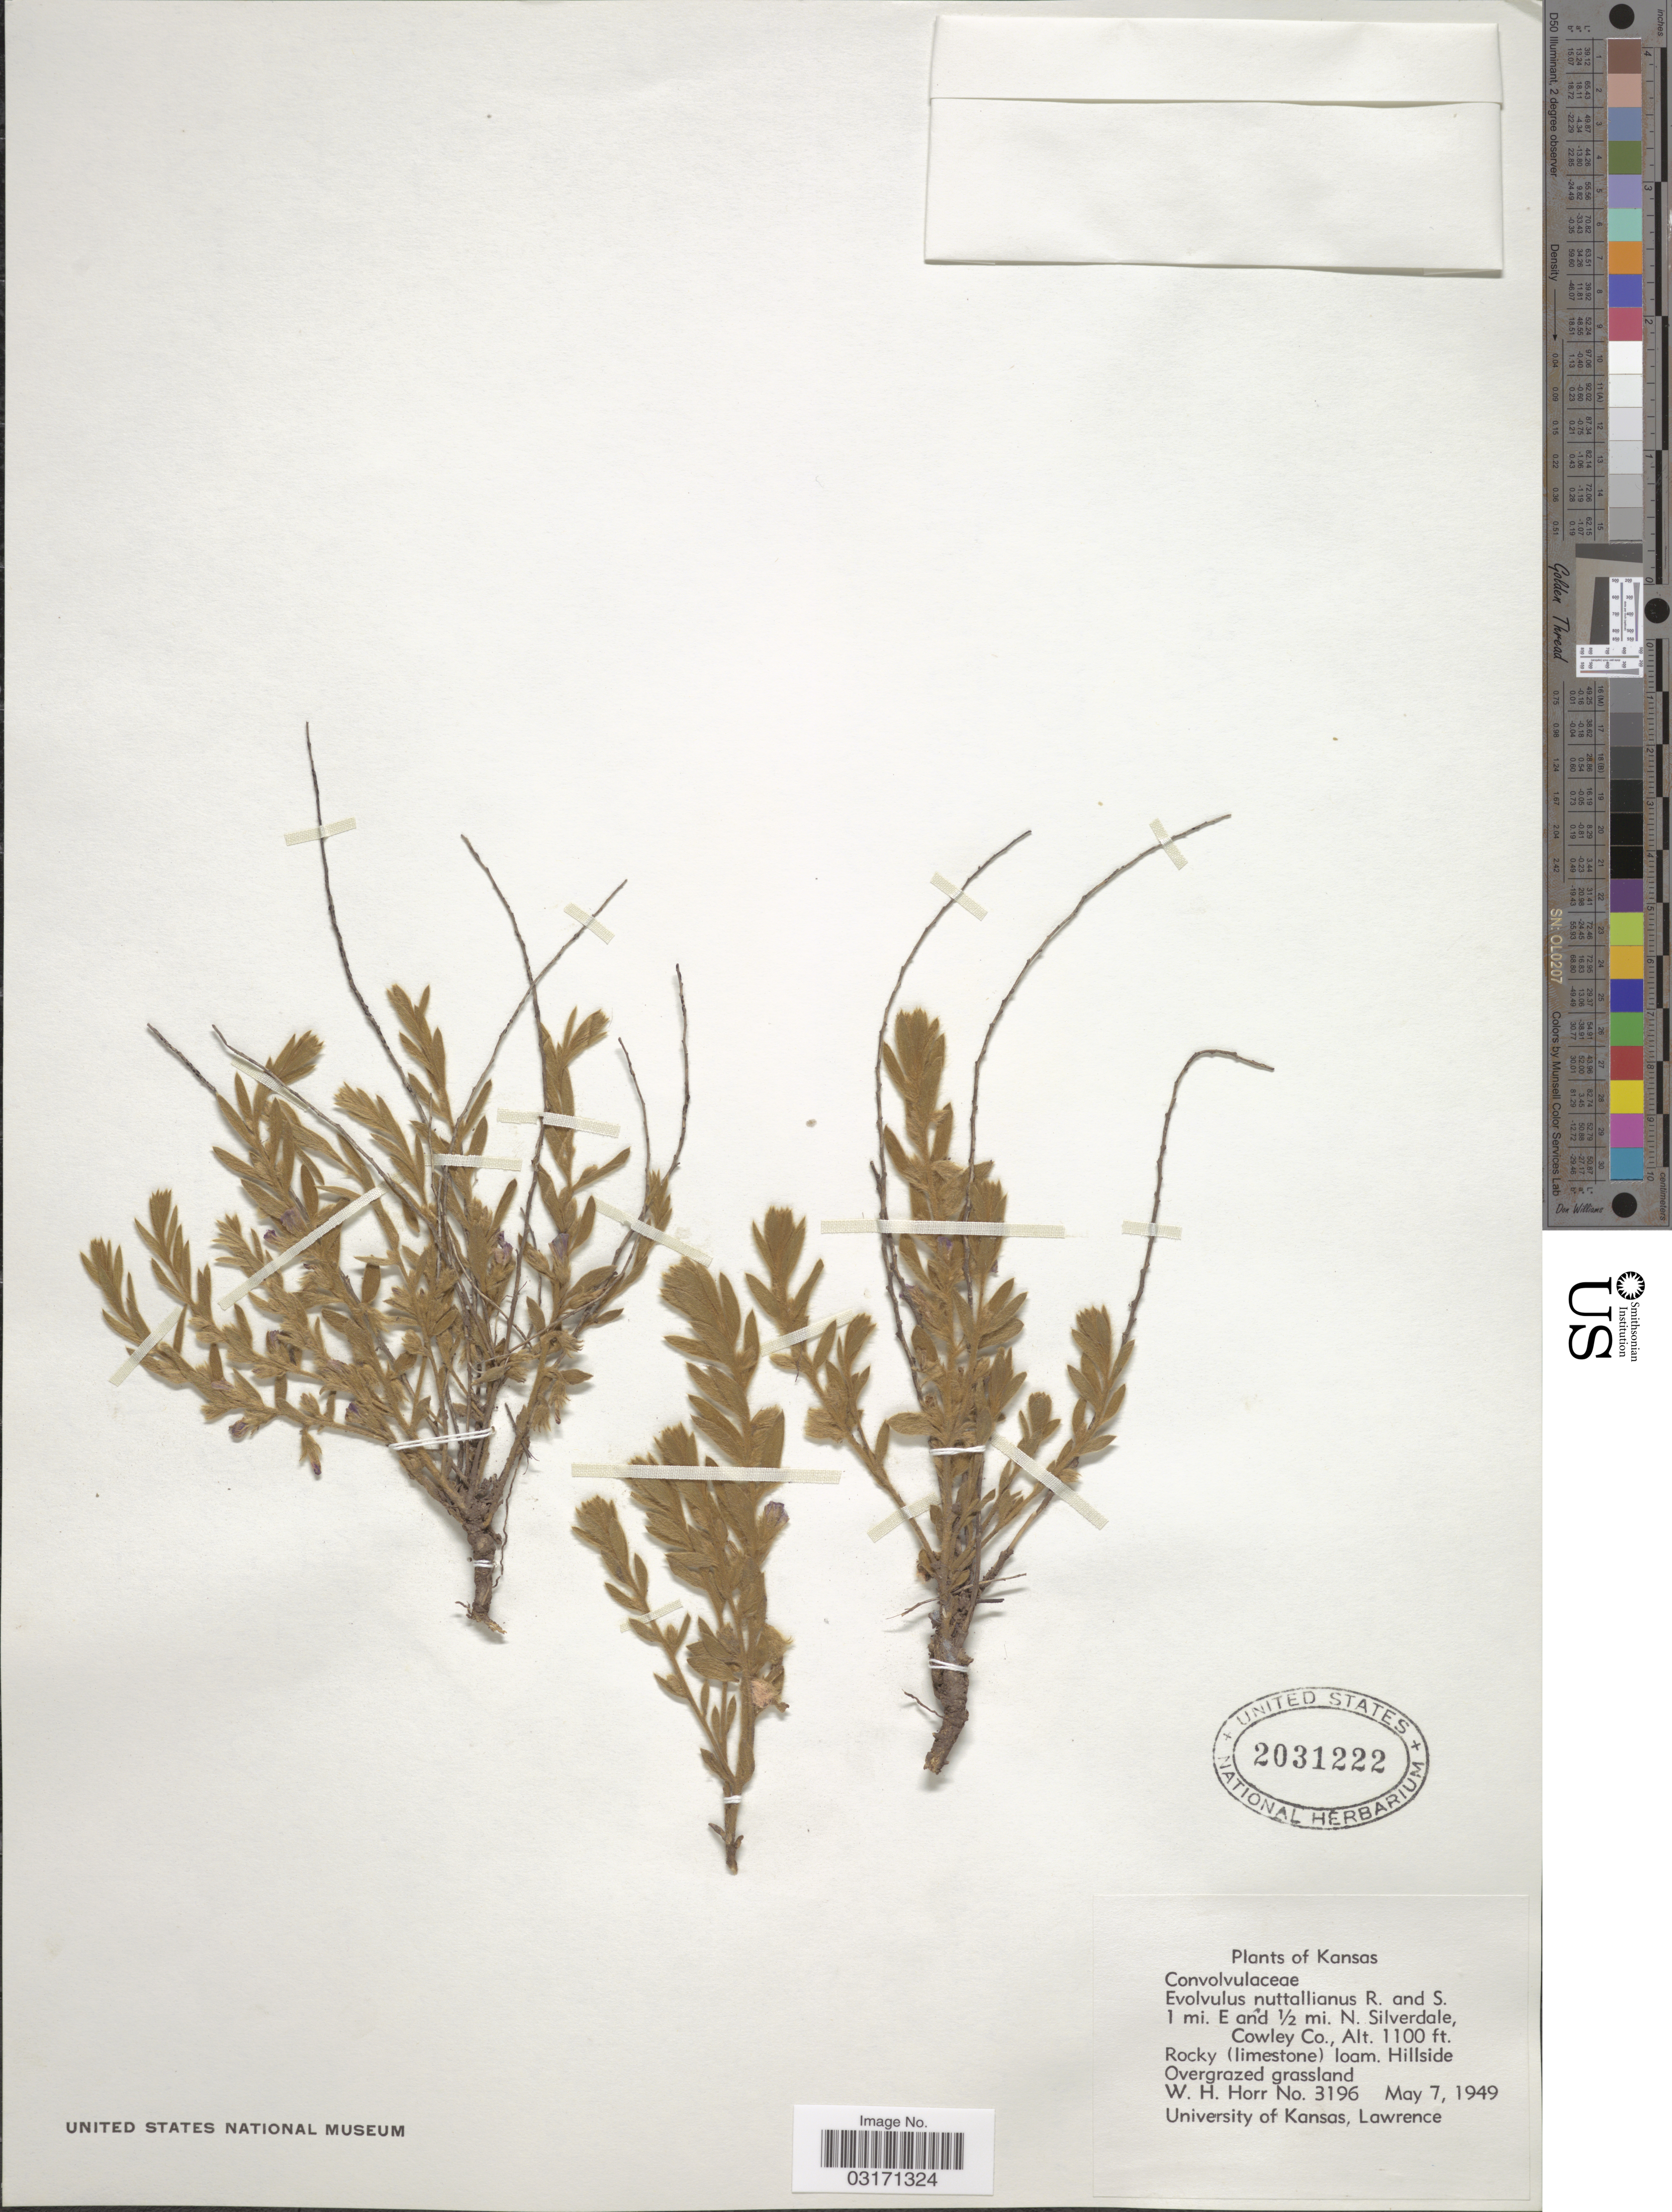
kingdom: Plantae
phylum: Tracheophyta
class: Magnoliopsida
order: Solanales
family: Convolvulaceae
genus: Evolvulus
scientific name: Evolvulus nuttallianus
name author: Roem. & Schult.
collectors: W. H. Horr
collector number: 3196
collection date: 1949-05-07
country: United States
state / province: Kansas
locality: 1 mi. E. and ½ mi. N. Silverdale, Cowley Co.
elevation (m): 335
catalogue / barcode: US 2031222